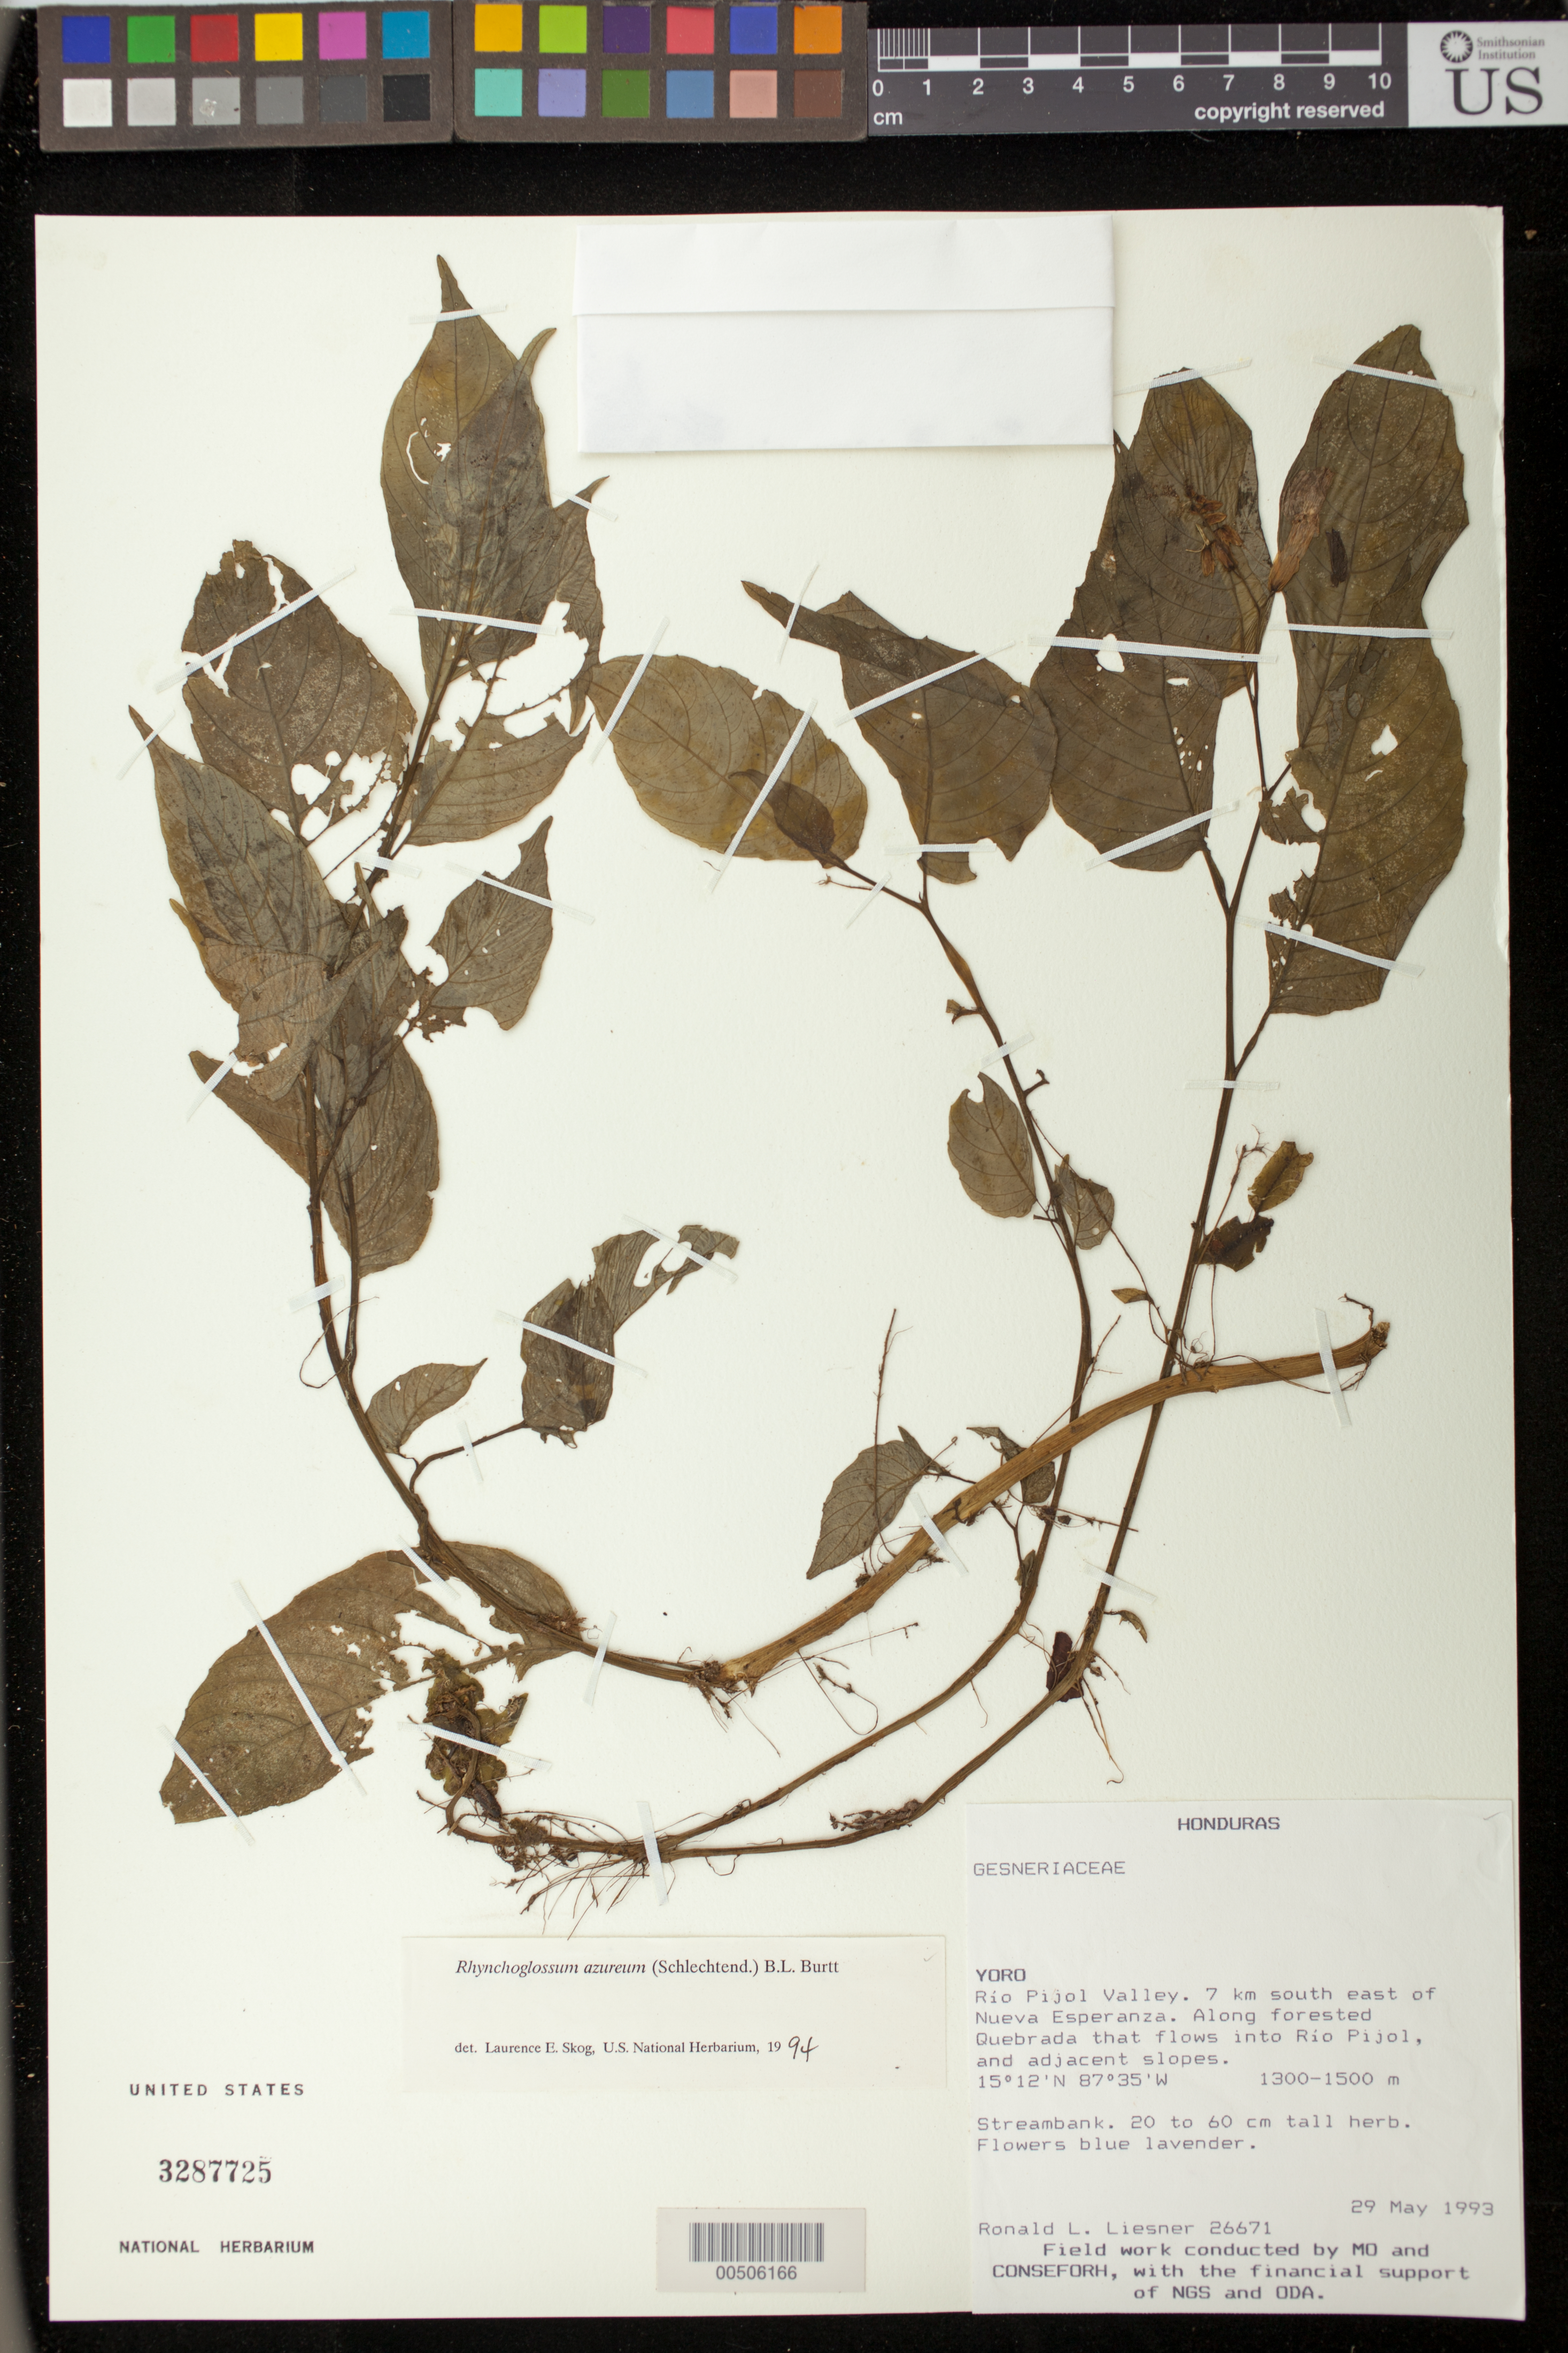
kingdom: Plantae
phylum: Tracheophyta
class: Magnoliopsida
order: Lamiales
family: Gesneriaceae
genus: Rhynchoglossum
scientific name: Rhynchoglossum azureum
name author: (Schltdl.) B.L. Burtt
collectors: R. L. Liesner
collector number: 26671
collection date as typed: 29 May 1993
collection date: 1993-05-29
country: Honduras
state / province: Yoro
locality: Rio Pijol Valley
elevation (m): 1300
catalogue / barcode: US 3287725